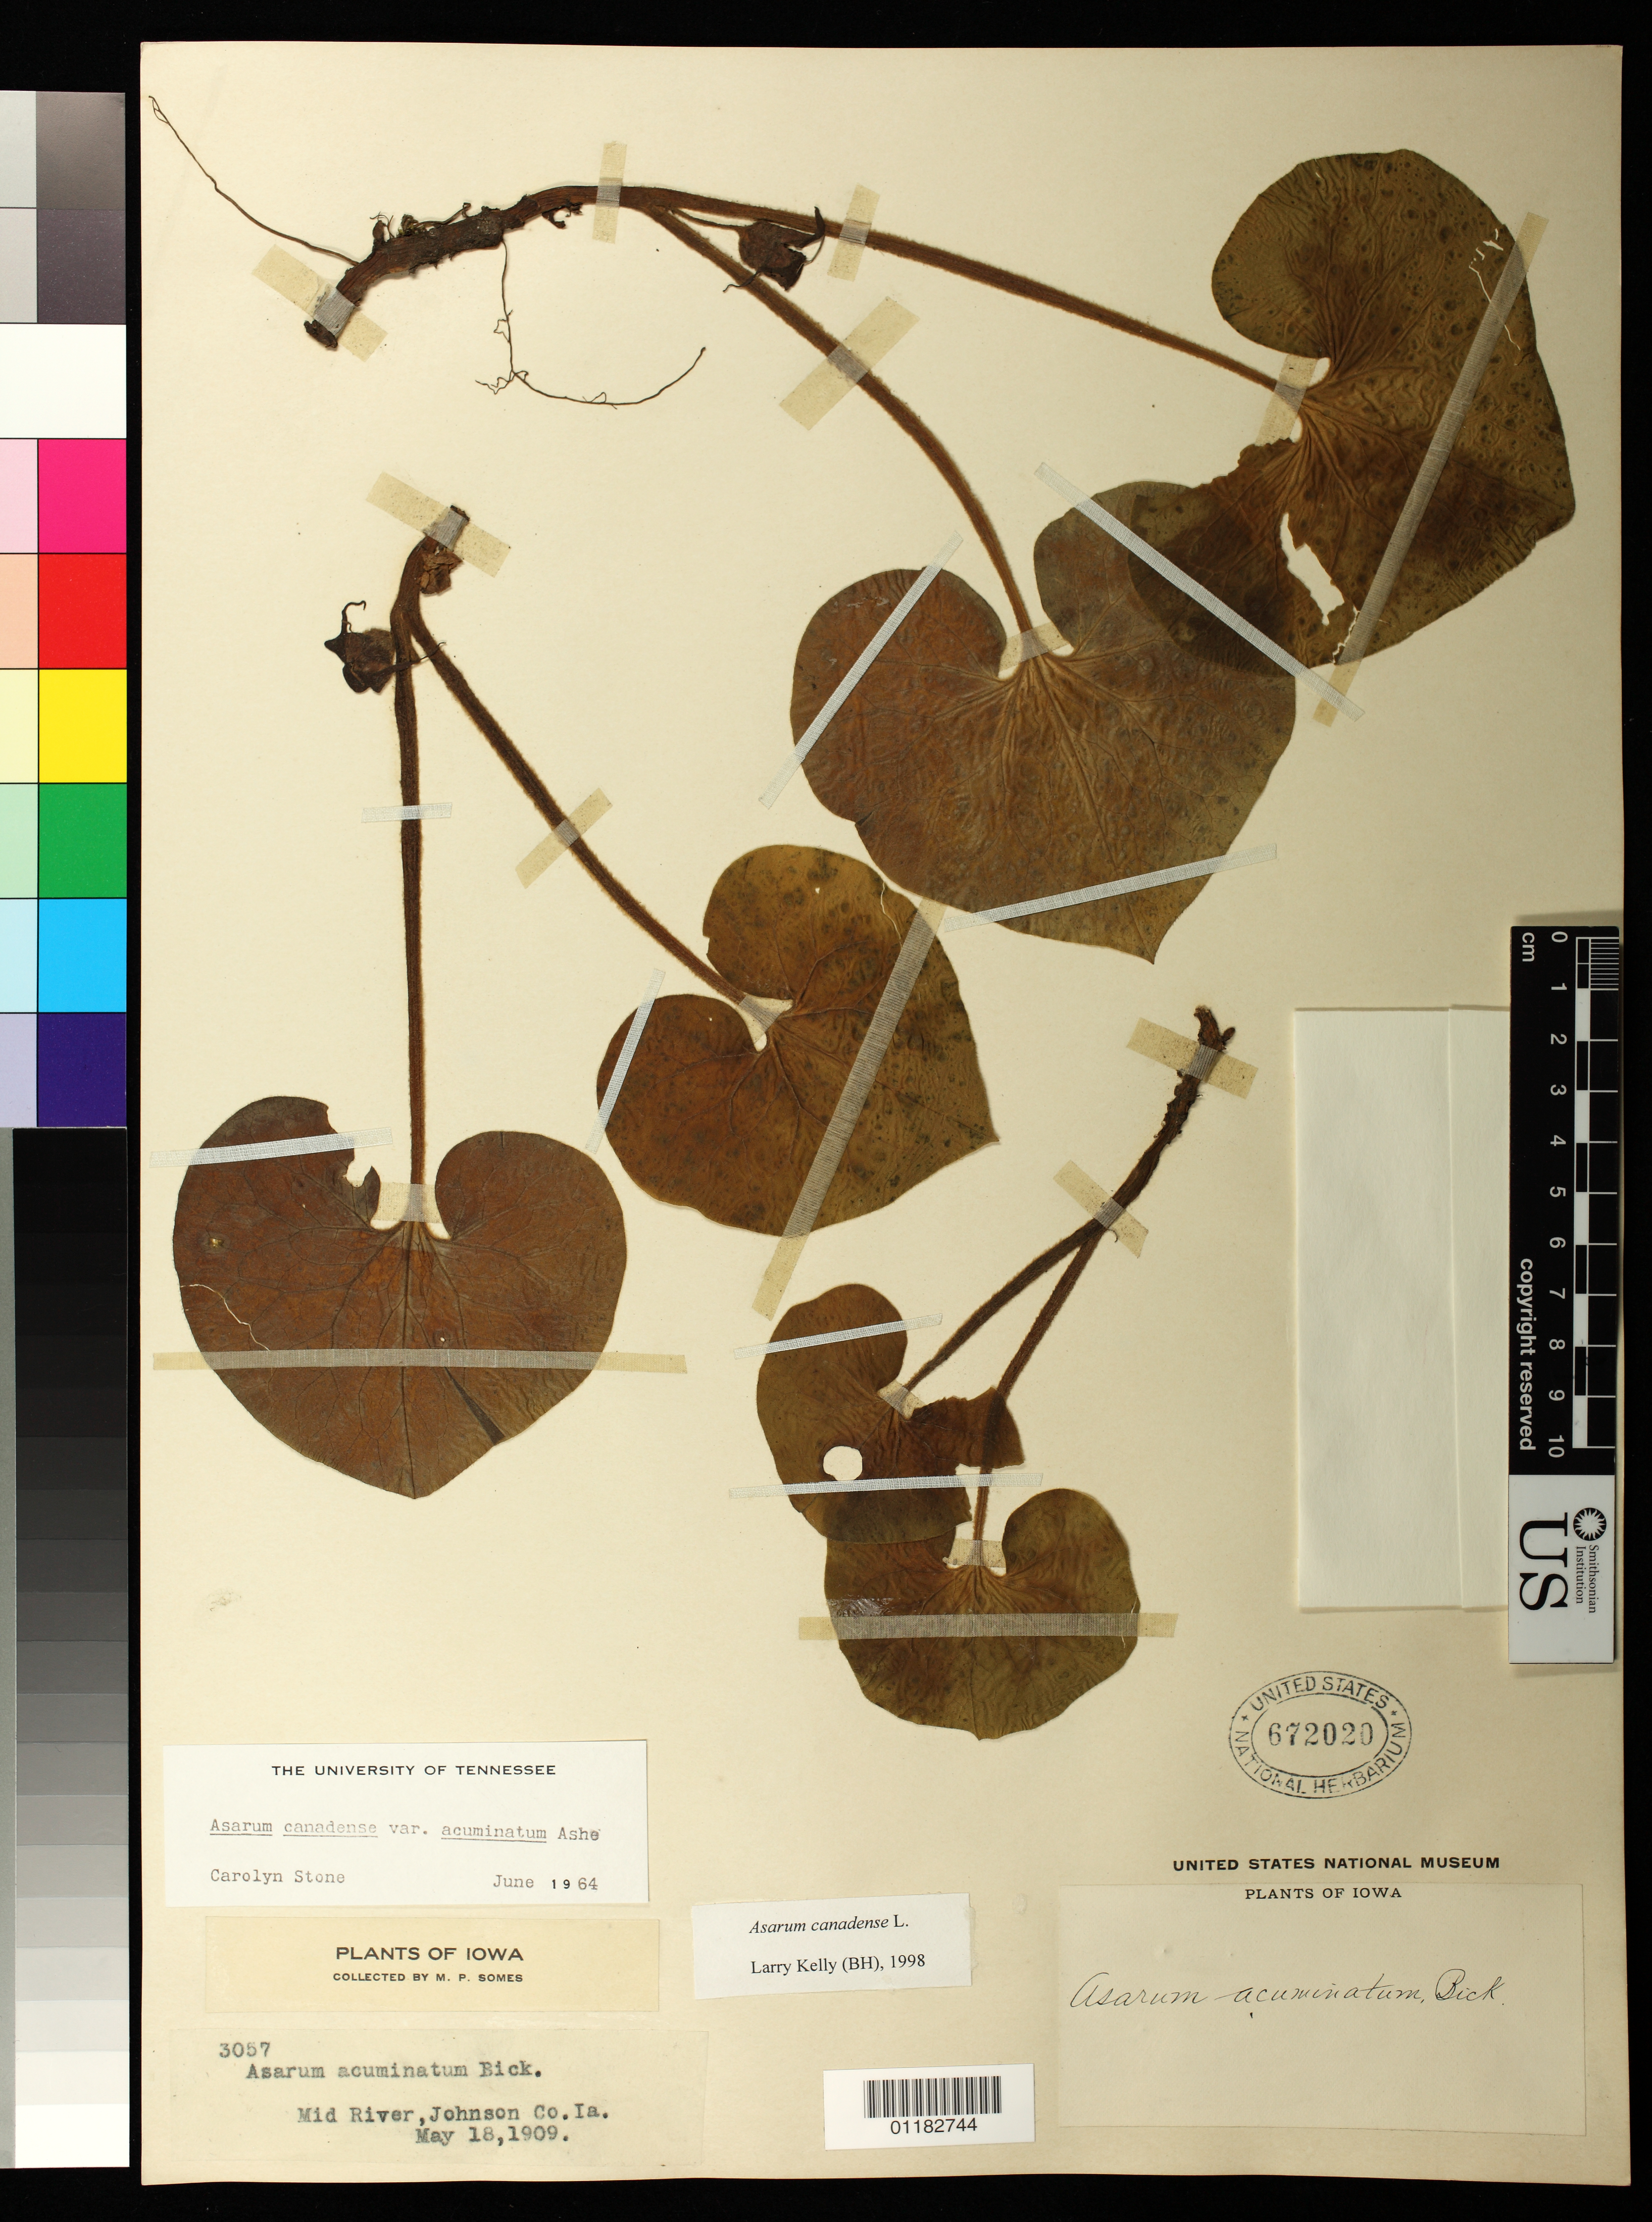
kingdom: Plantae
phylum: Tracheophyta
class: Magnoliopsida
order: Piperales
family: Aristolochiaceae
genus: Asarum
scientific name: Asarum canadense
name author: L.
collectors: M. Somes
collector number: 3057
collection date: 1909-05-18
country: United States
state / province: Iowa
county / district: Johnson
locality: Mid River, Johnson County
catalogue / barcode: US 672020